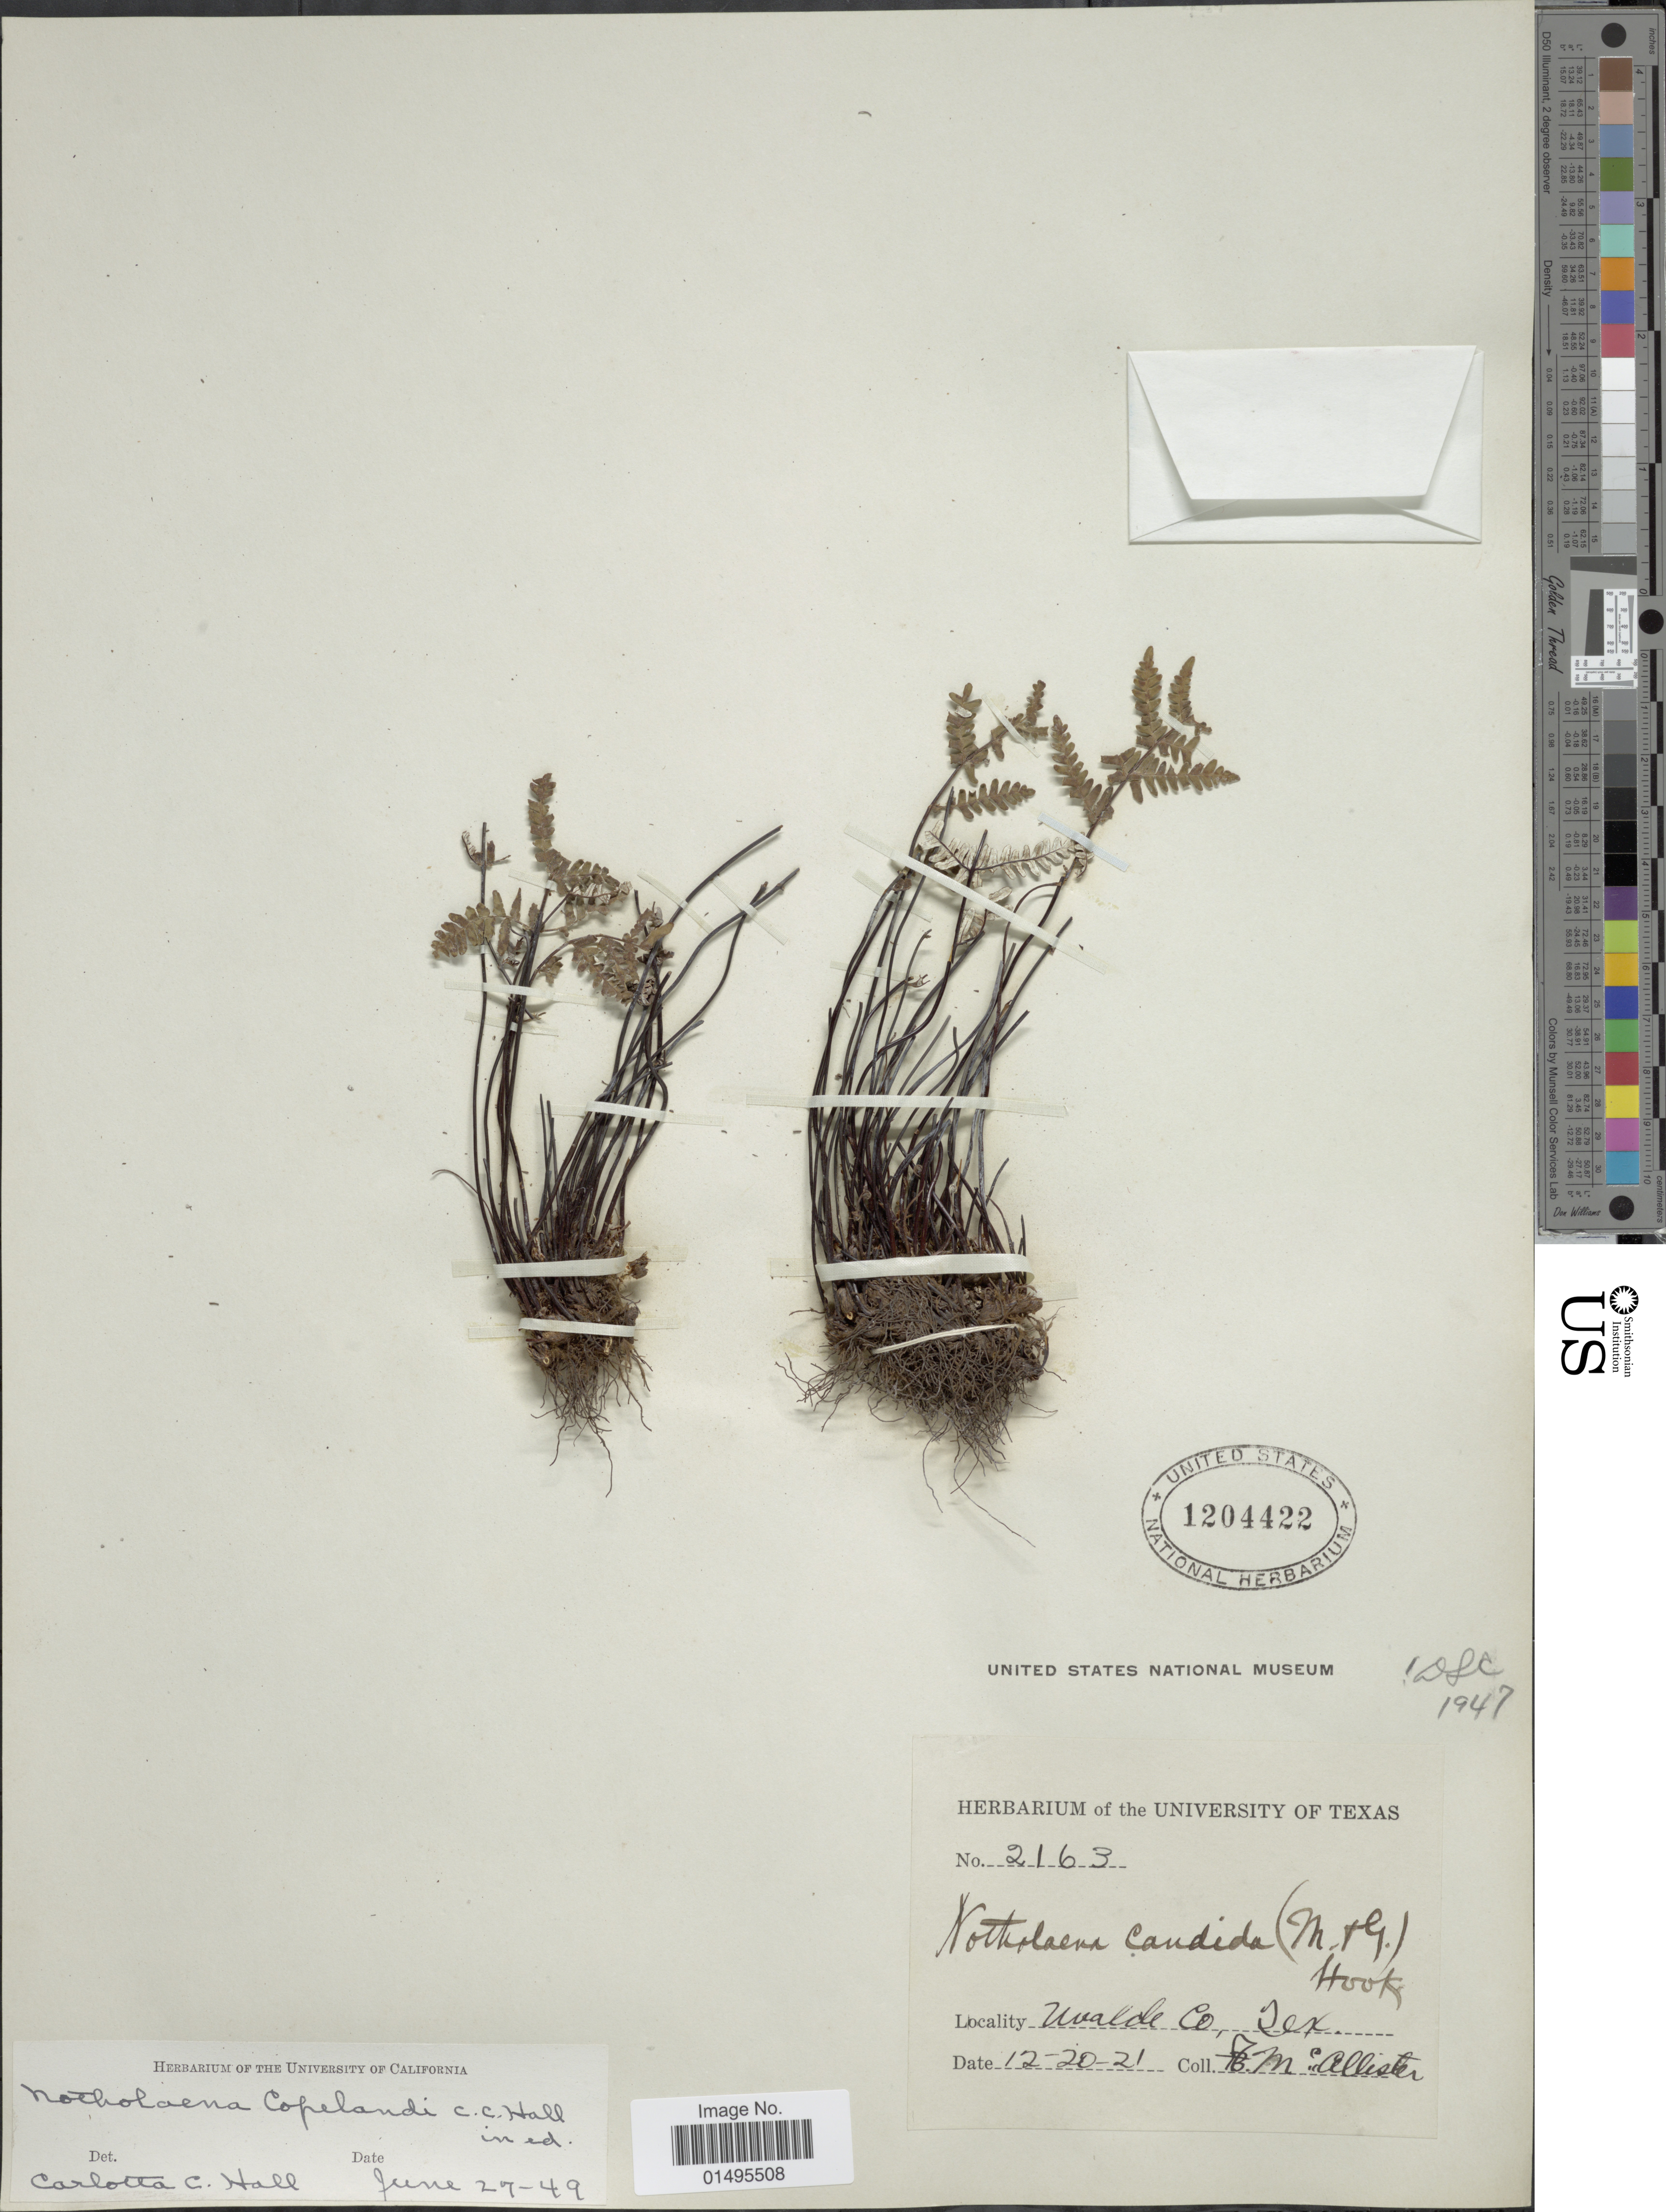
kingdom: Plantae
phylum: Tracheophyta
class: Polypodiopsida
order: Polypodiales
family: Pteridaceae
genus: Notholaena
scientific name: Notholaena candida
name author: (M. Martens) Hook.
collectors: F. McAllister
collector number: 2163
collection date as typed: Transcribed d/m/y: 20/12/21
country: United States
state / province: Texas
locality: Uvalde Co.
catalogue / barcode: US 1204422